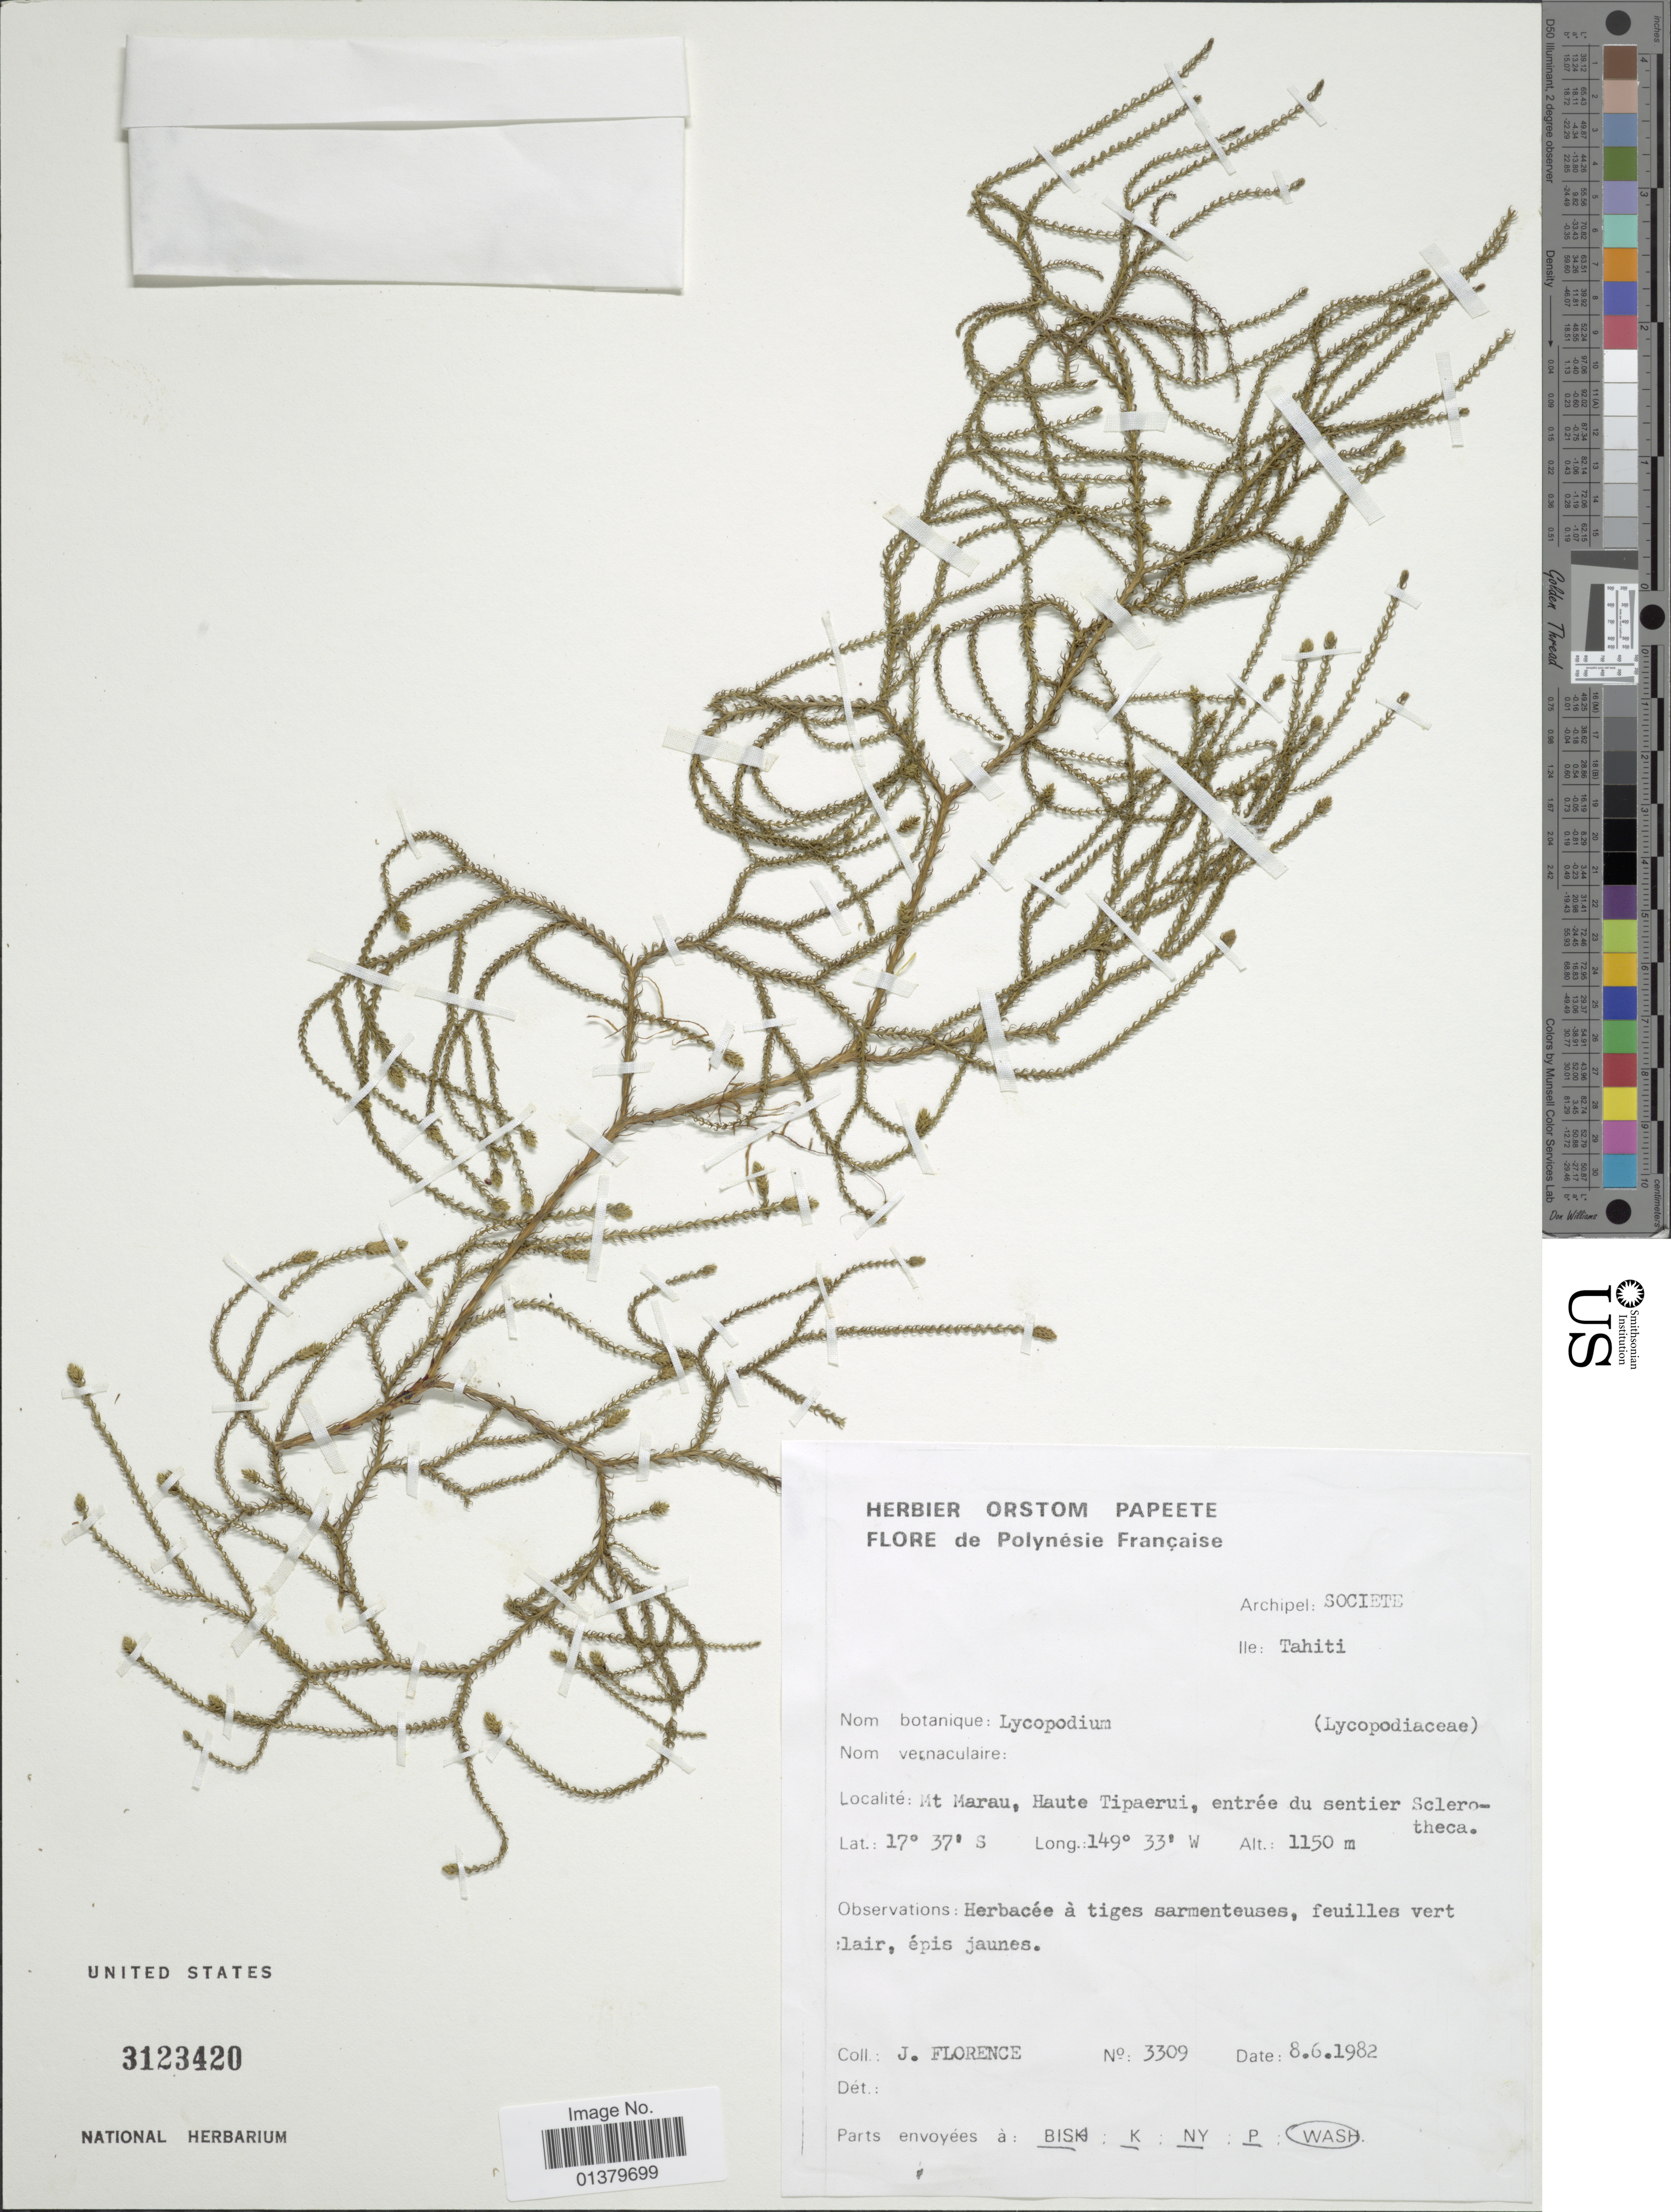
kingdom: Plantae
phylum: Tracheophyta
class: Lycopodiopsida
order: Lycopodiales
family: Lycopodiaceae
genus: Lycopodiella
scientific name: Lycopodiella sp.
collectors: J. Florence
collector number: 3309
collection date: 1982-06-08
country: French Polynesia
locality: Archipel: Societe, Ile: Tahiti, Mt Marau, haute Tipaerui, entrée du sentier Sclerotheca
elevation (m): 1150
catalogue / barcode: US 3123420